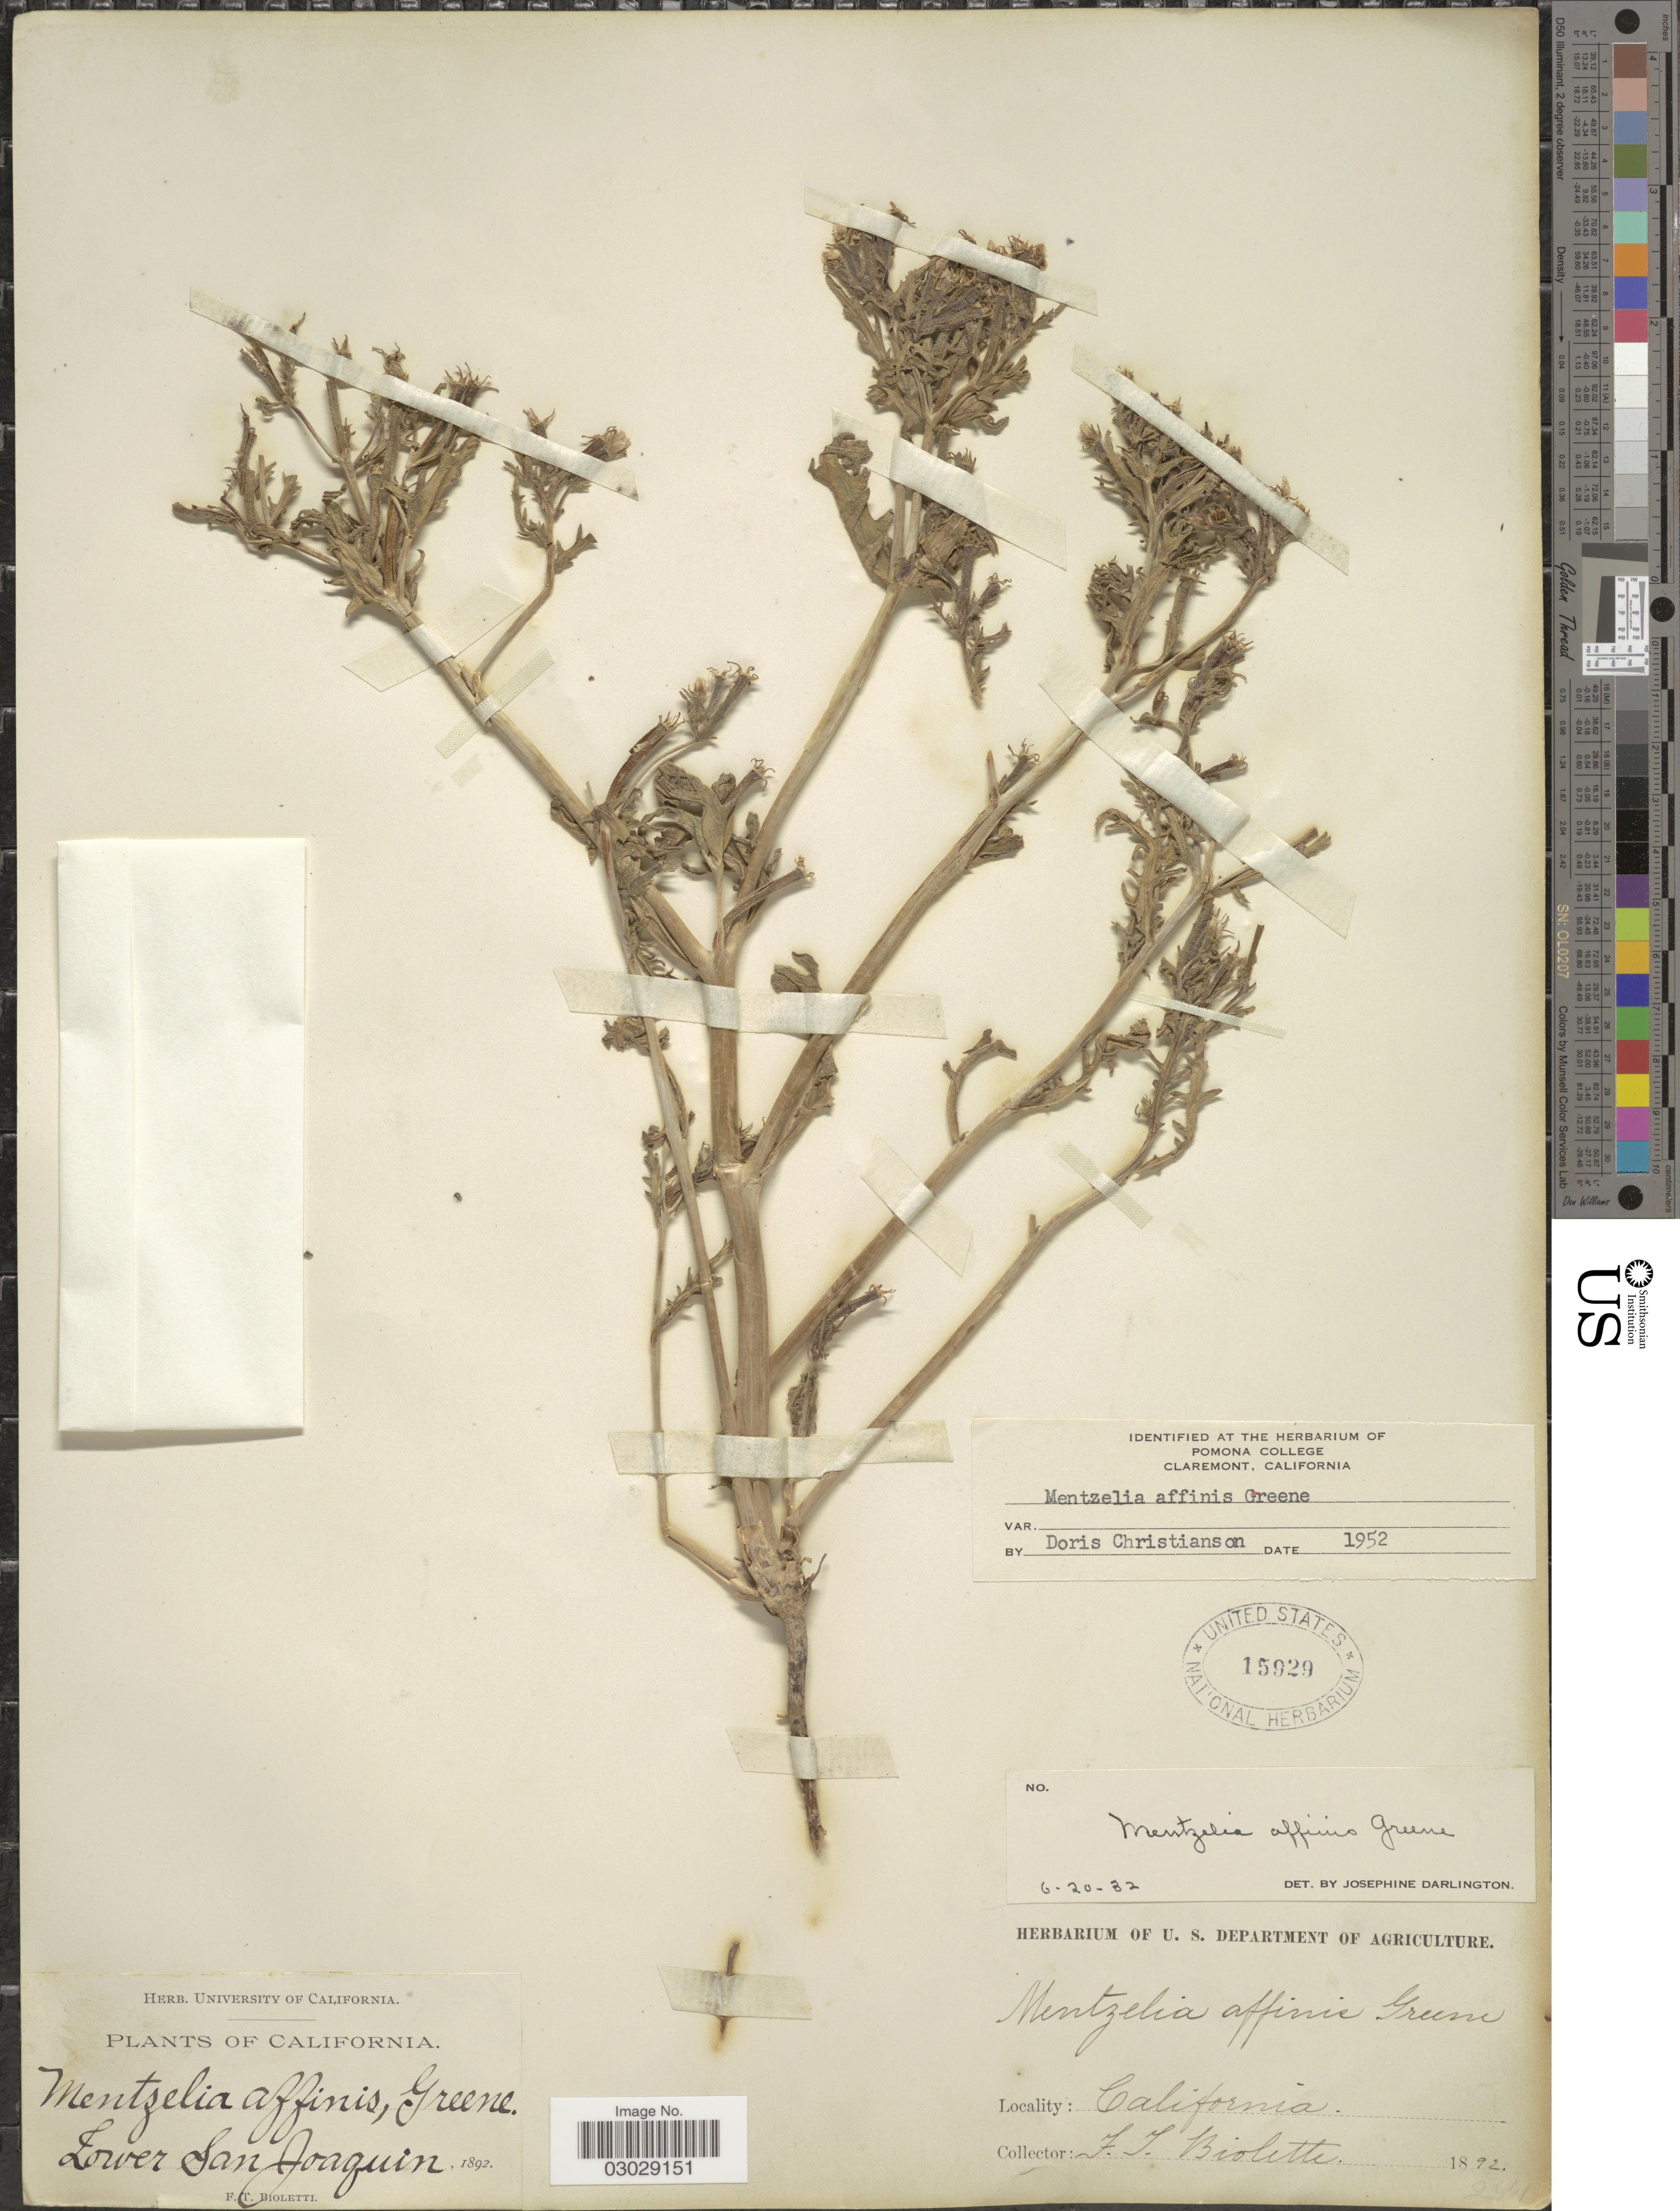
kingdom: Plantae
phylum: Tracheophyta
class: Magnoliopsida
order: Cornales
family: Loasaceae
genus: Mentzelia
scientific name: Mentzelia affinis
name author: Greene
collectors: F. T. Bioletti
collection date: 1892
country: United States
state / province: California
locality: Lower San Joaquin.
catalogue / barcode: US 15929